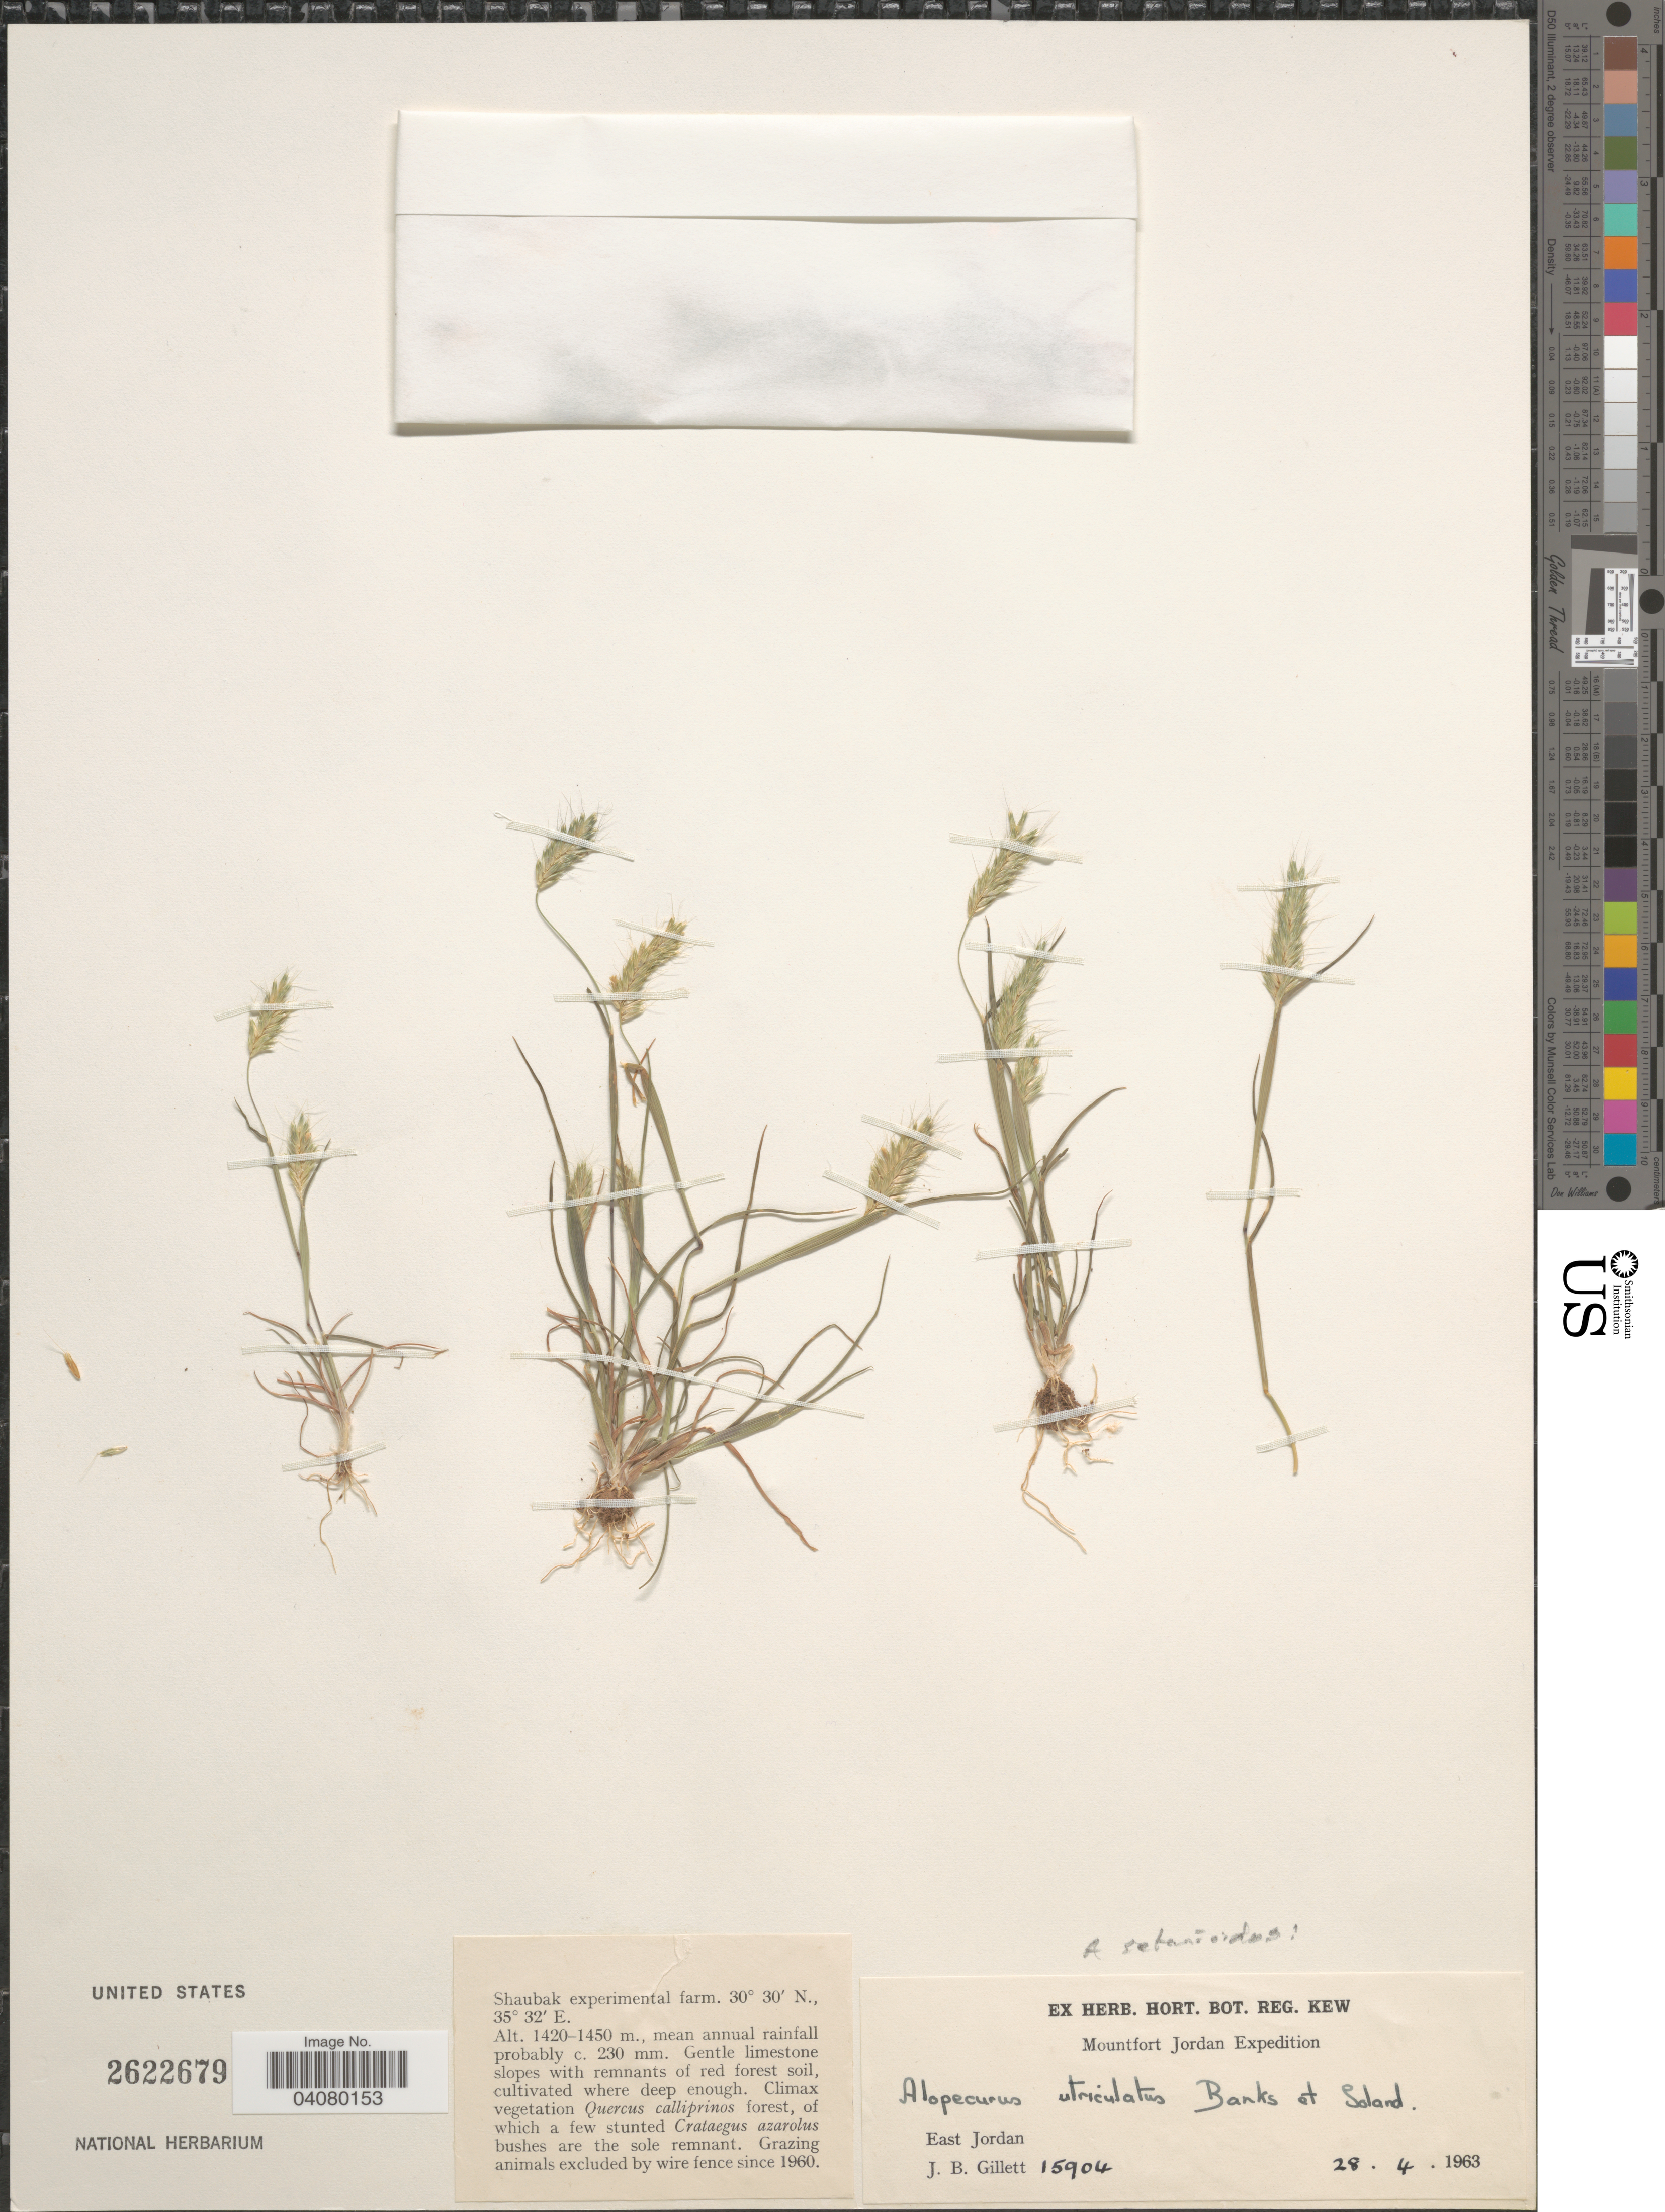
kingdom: Plantae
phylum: Tracheophyta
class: Liliopsida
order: Poales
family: Poaceae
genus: Alopecurus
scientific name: Alopecurus utriculatus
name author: Banks & Sol.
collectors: J. B. Gillett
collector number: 15904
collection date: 1963-04-28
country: Jordan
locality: Mountfort Jordan Expedition. East Jordan.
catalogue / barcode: US 2622679